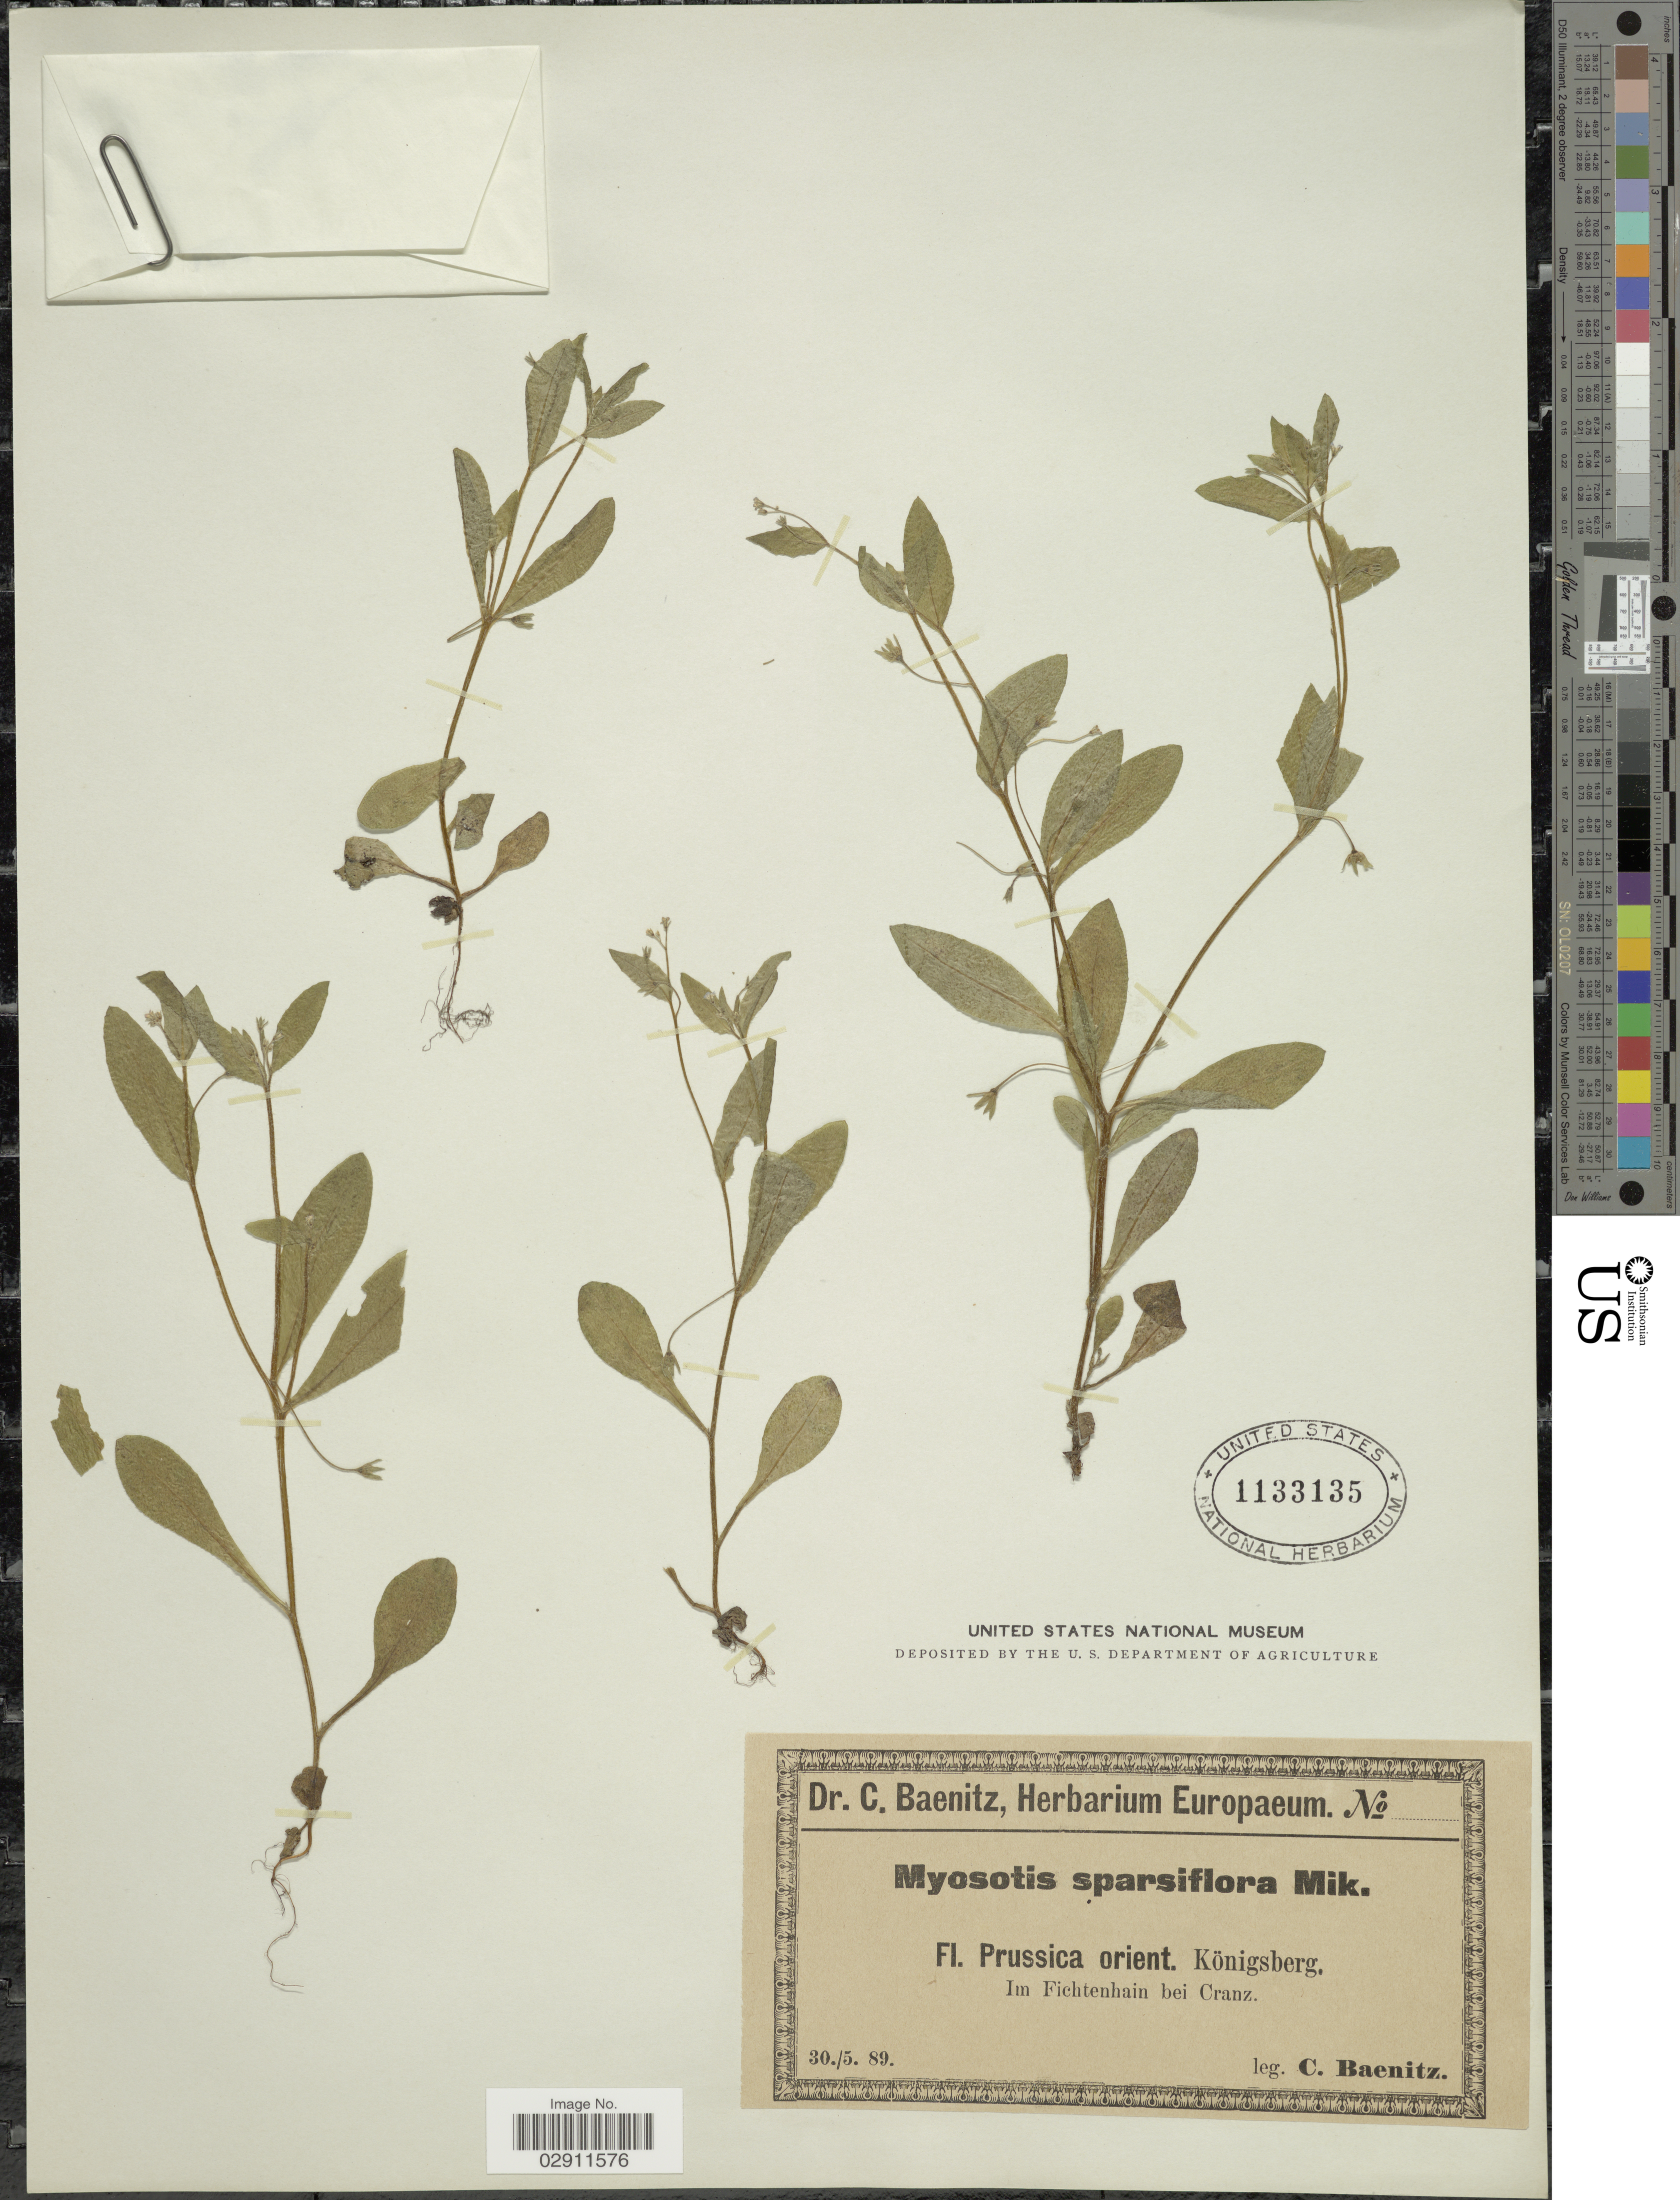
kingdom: Plantae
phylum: Tracheophyta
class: Magnoliopsida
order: Boraginales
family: Boraginaceae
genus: Myosotis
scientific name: Myosotis sparsiflora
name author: J.C. Mikan ex Pohl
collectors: C. G. Baenitz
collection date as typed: Transcribed d/m/y: 30/5/89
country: Russian Federation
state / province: Kaliningrad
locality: Prussica orient. Königsberg. Im Fichtenhain bei Cranz.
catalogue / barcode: US 1133135